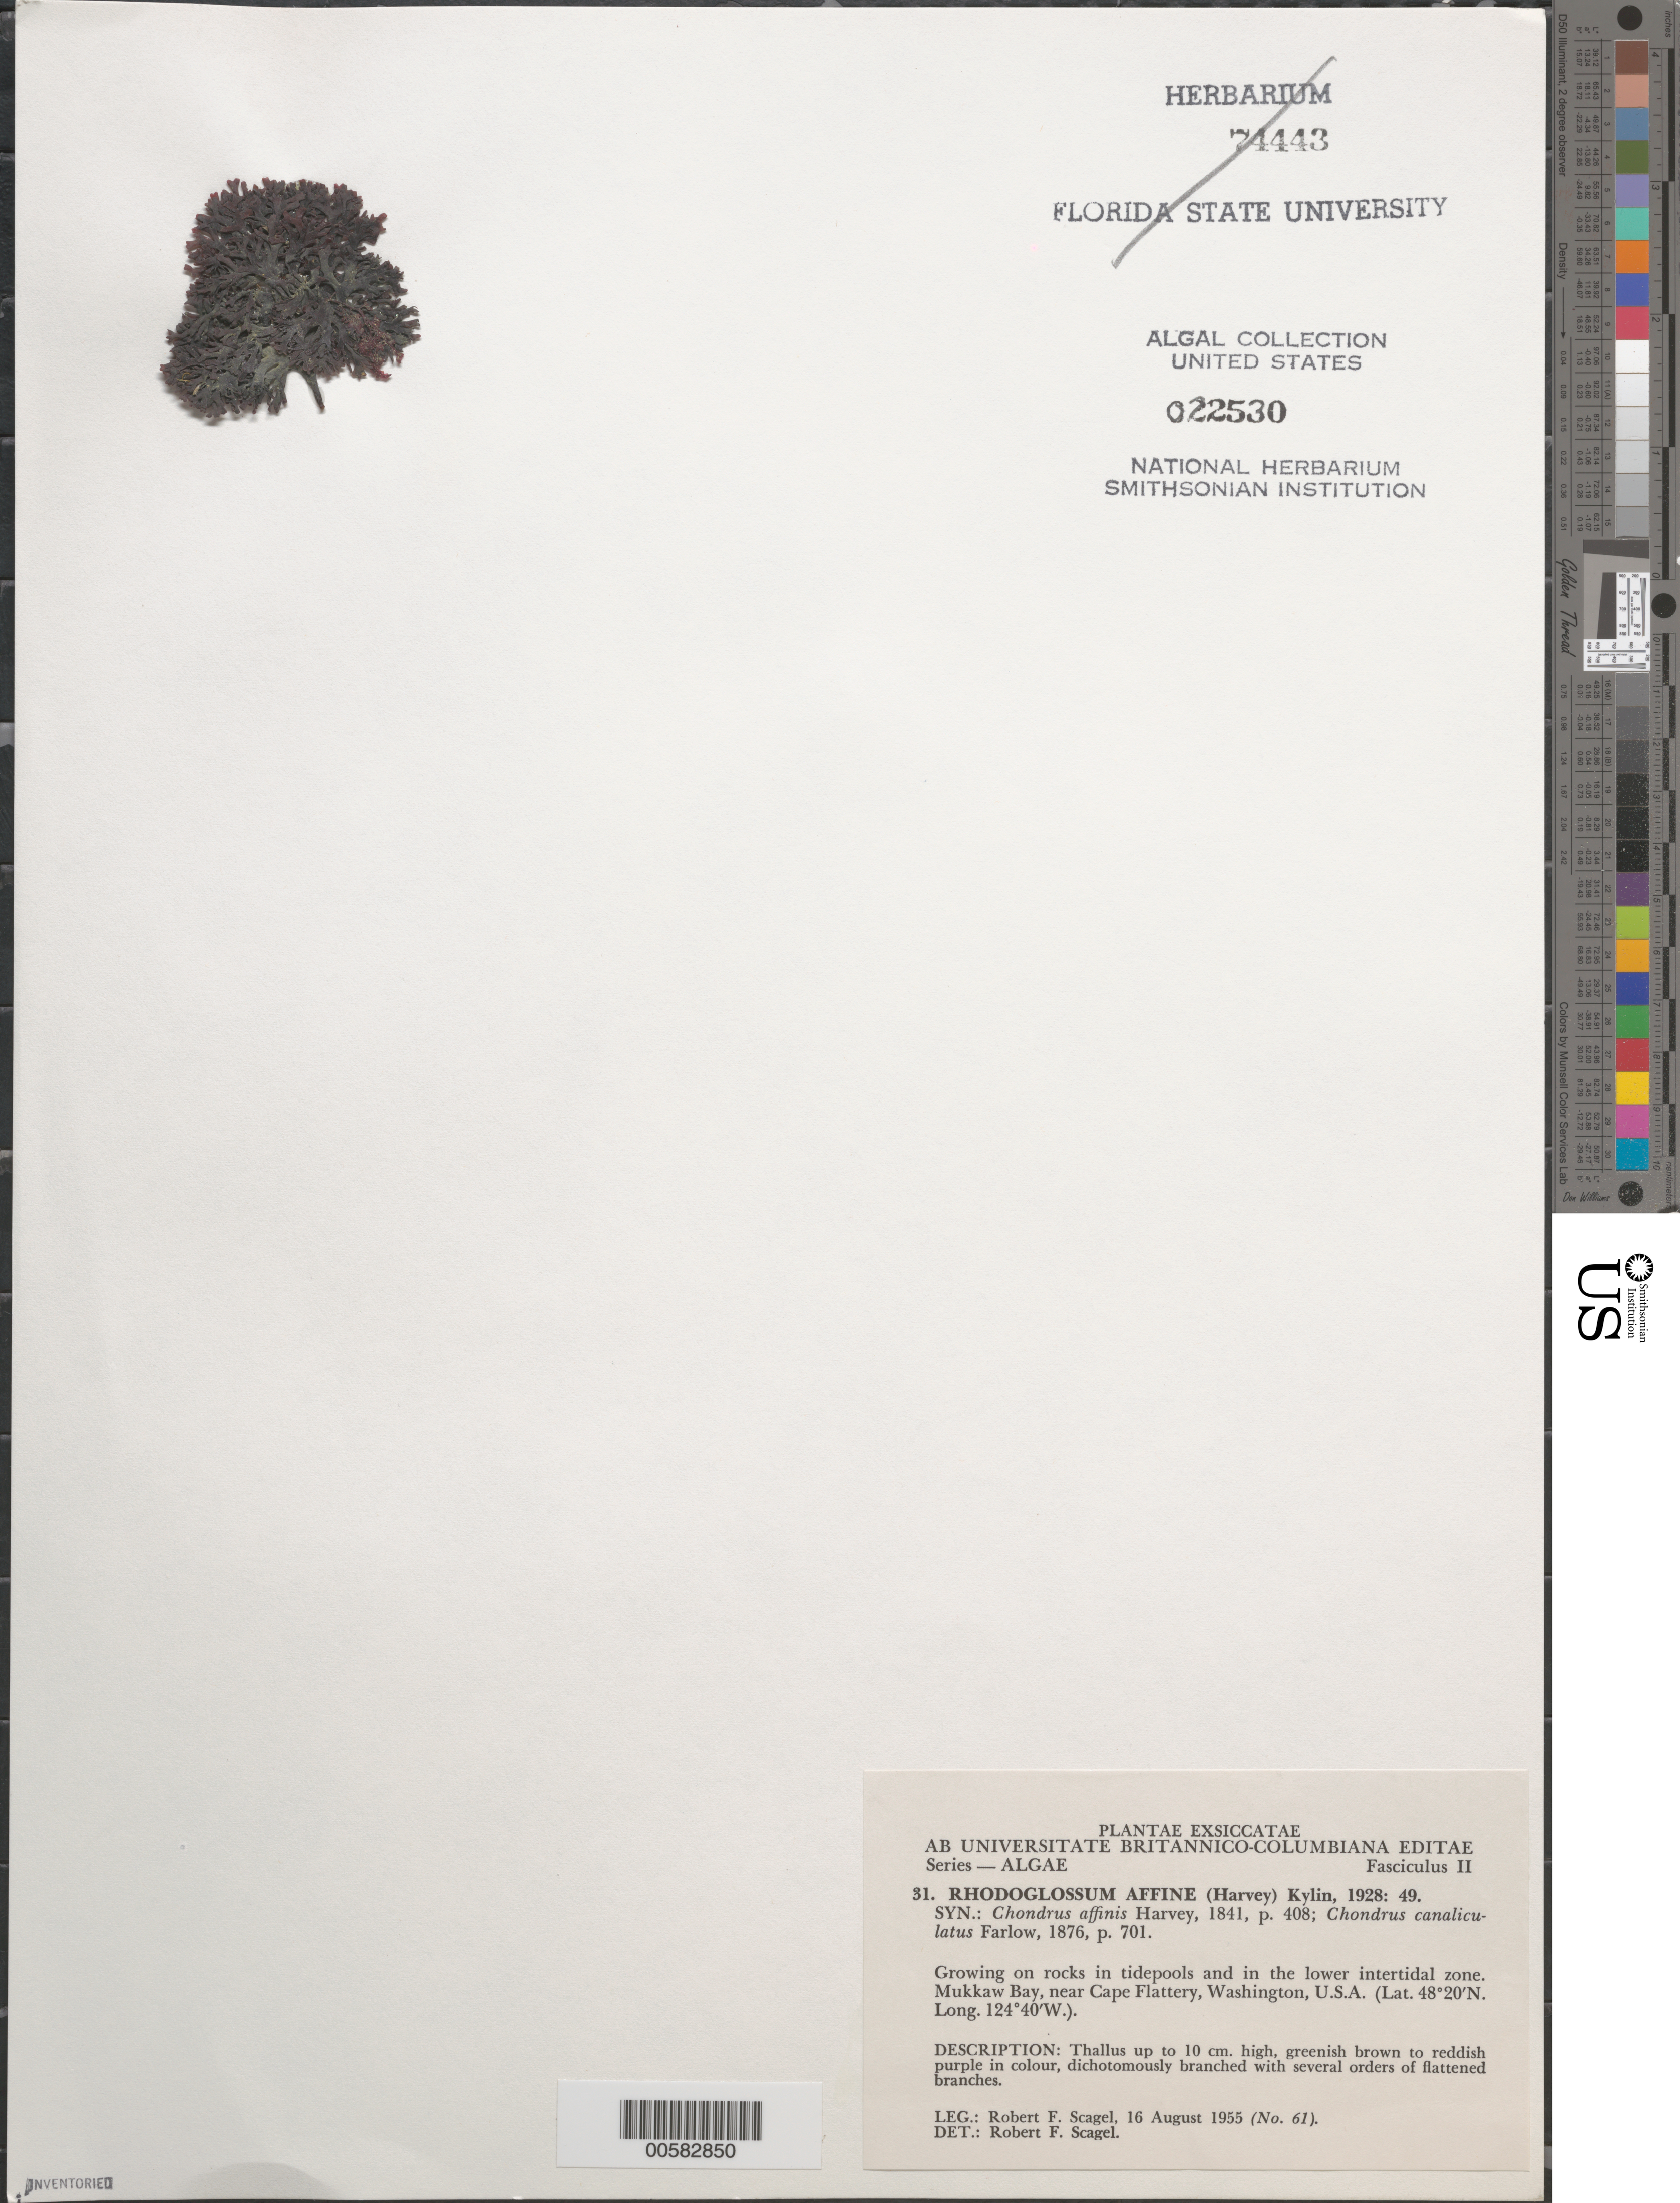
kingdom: Plantae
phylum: Rhodophyta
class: Florideophyceae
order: Gigartinales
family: Gigartinaceae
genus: Mazzaella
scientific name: Mazzaella affinis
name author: (Harvey) Fredericq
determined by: Algae name updating Project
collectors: R. F. Scagel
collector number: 61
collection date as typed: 16 Aug 1955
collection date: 1955-08-16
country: United States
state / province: Washington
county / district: Clallam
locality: Mukkaw Bay, near Cape Flattery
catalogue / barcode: US 22530